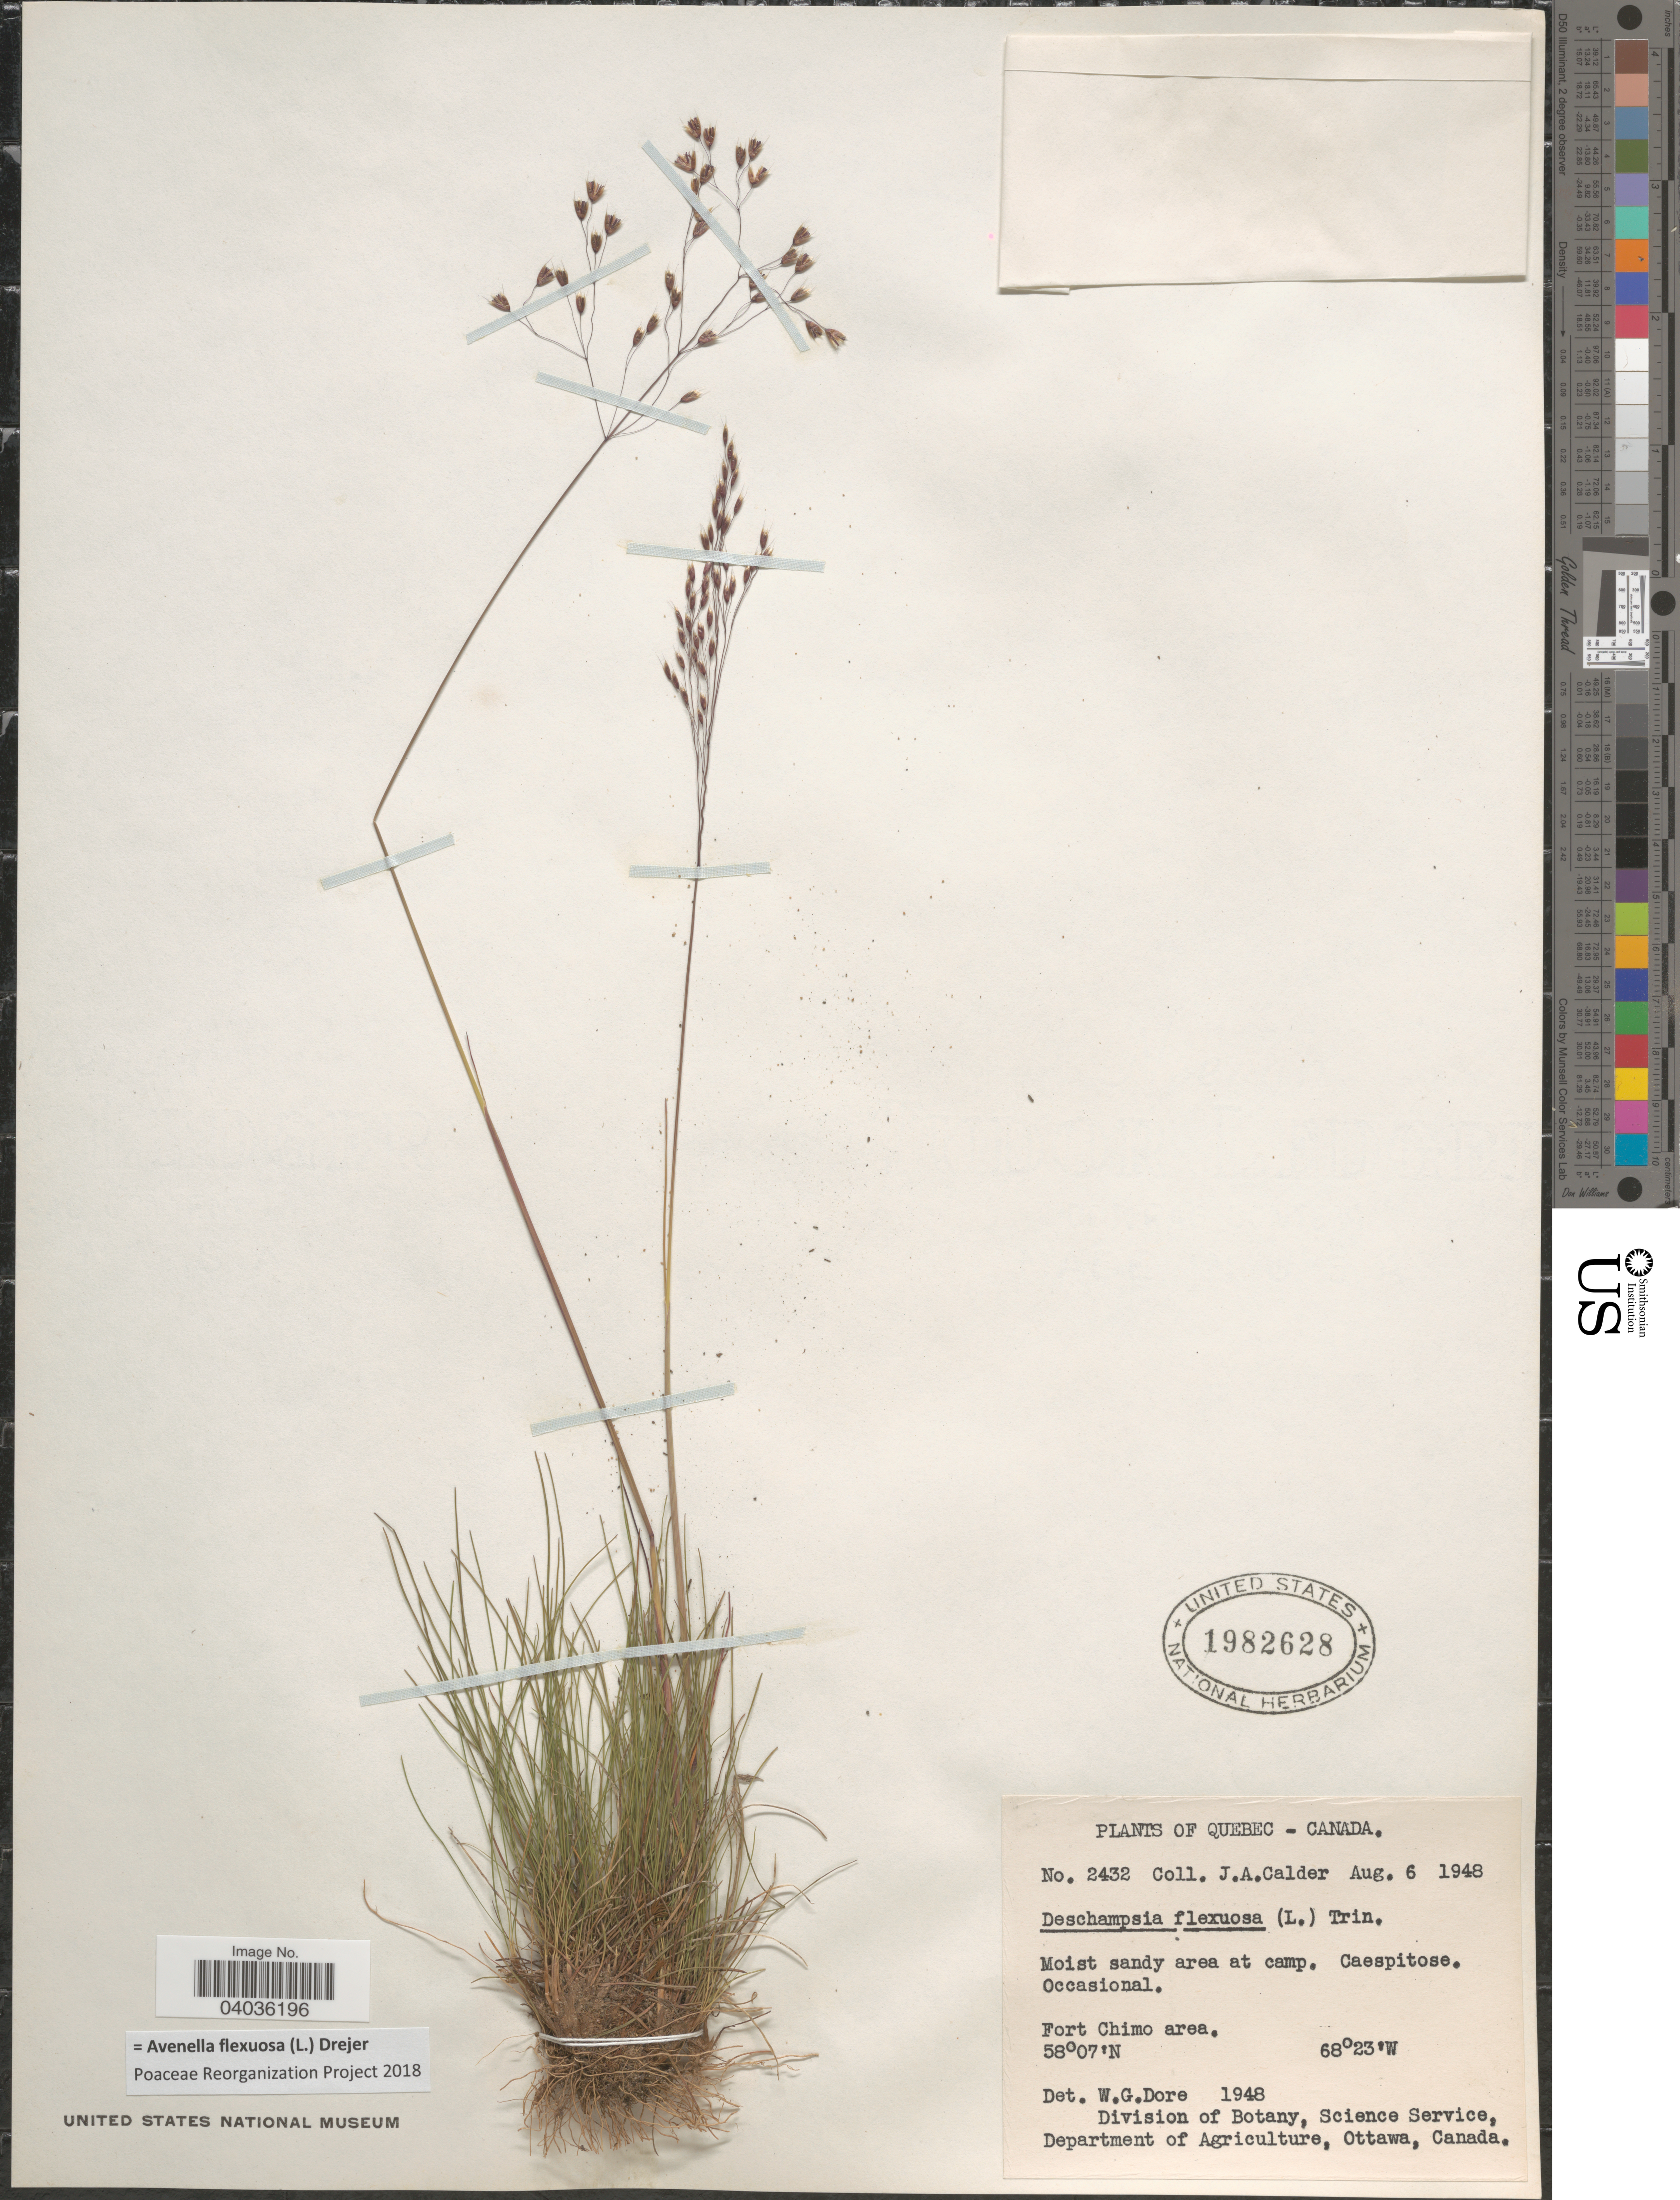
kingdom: Plantae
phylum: Tracheophyta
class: Liliopsida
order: Poales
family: Poaceae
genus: Avenella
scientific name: Avenella flexuosa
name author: (L.) Drejer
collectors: J. A. Calder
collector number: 2432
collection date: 1948-08-06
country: Canada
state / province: Quebec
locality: Fort Chimo area.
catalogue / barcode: US 1982628